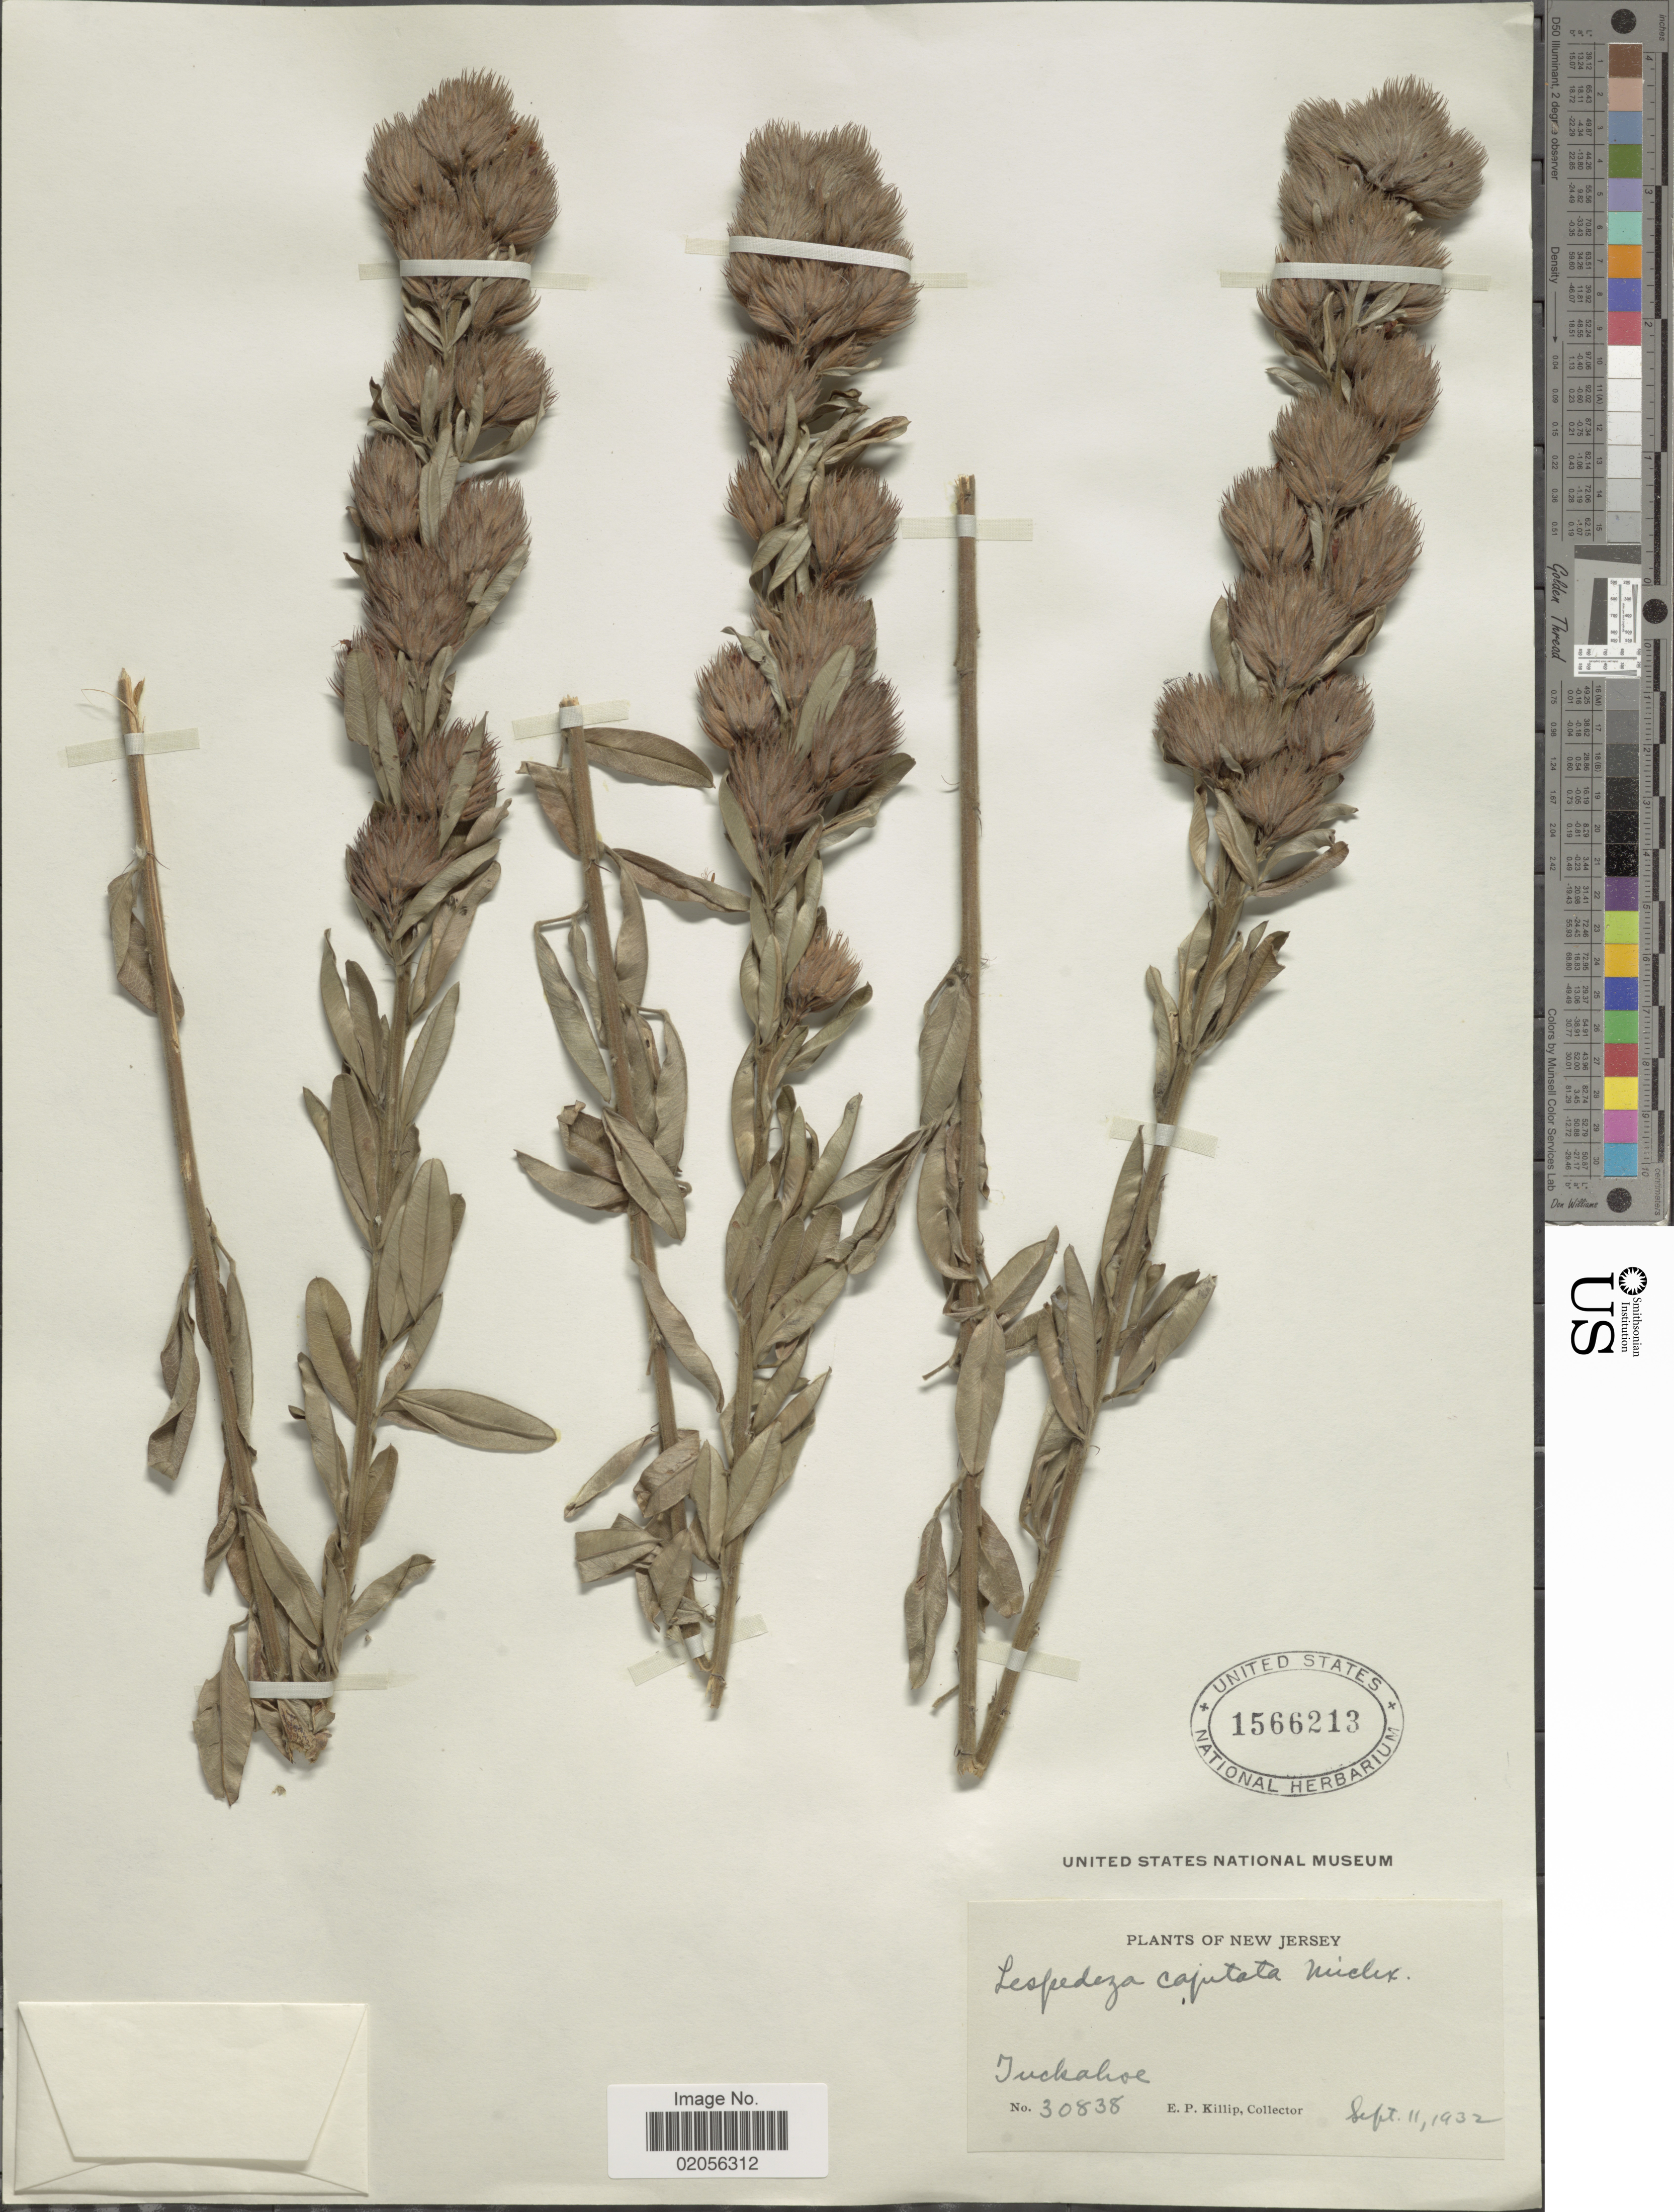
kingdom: Plantae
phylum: Tracheophyta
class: Magnoliopsida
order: Fabales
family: Fabaceae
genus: Lespedeza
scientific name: Lespedeza capitata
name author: Michx.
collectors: E. P. Killip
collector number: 30838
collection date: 1932-09-11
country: United States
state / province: New Jersey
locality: Tuckahoe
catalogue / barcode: US 1566213